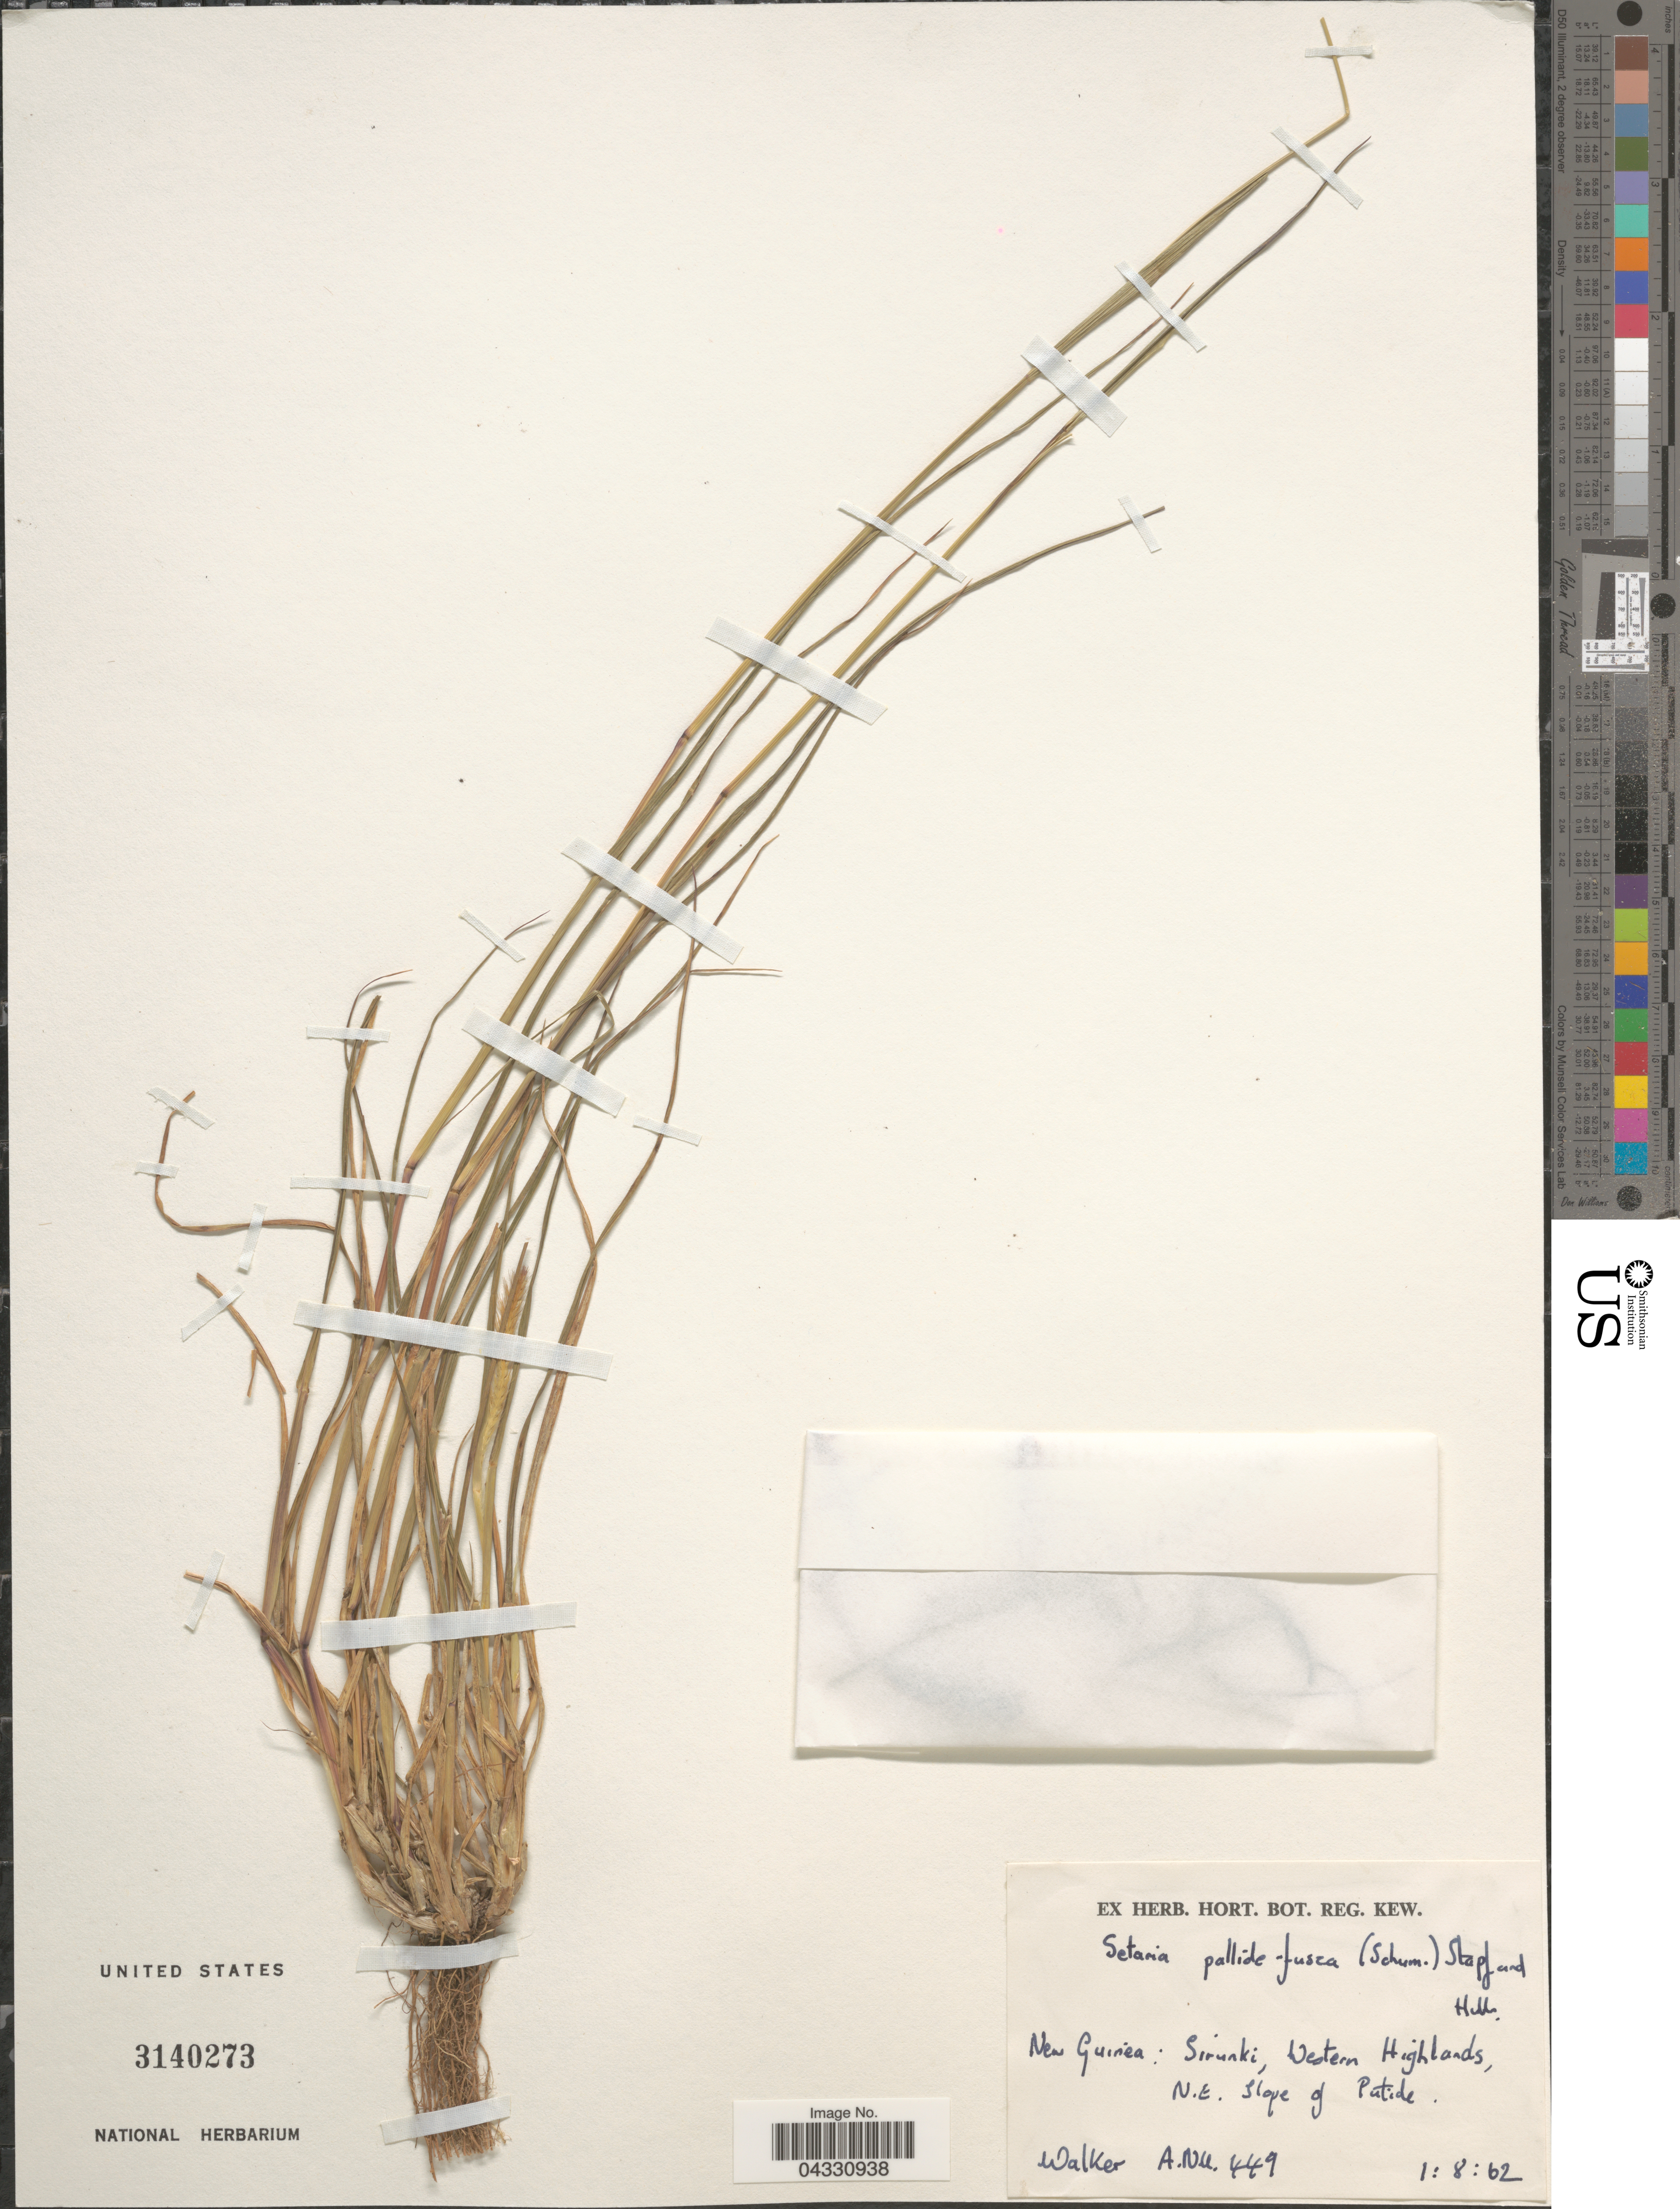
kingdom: Plantae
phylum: Tracheophyta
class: Liliopsida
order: Poales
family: Poaceae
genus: Setaria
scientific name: Setaria pallide-fusca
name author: (Schumach.) Stapf & C.E. Hubb.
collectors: -. Walker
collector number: A.N.U.449*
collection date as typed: Transcribed d/m/y: 1/8/62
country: Papua New Guinea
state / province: Western Highlands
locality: New Guinea: Sirunki, N.E. Slope of Putide.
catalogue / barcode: US 3140273